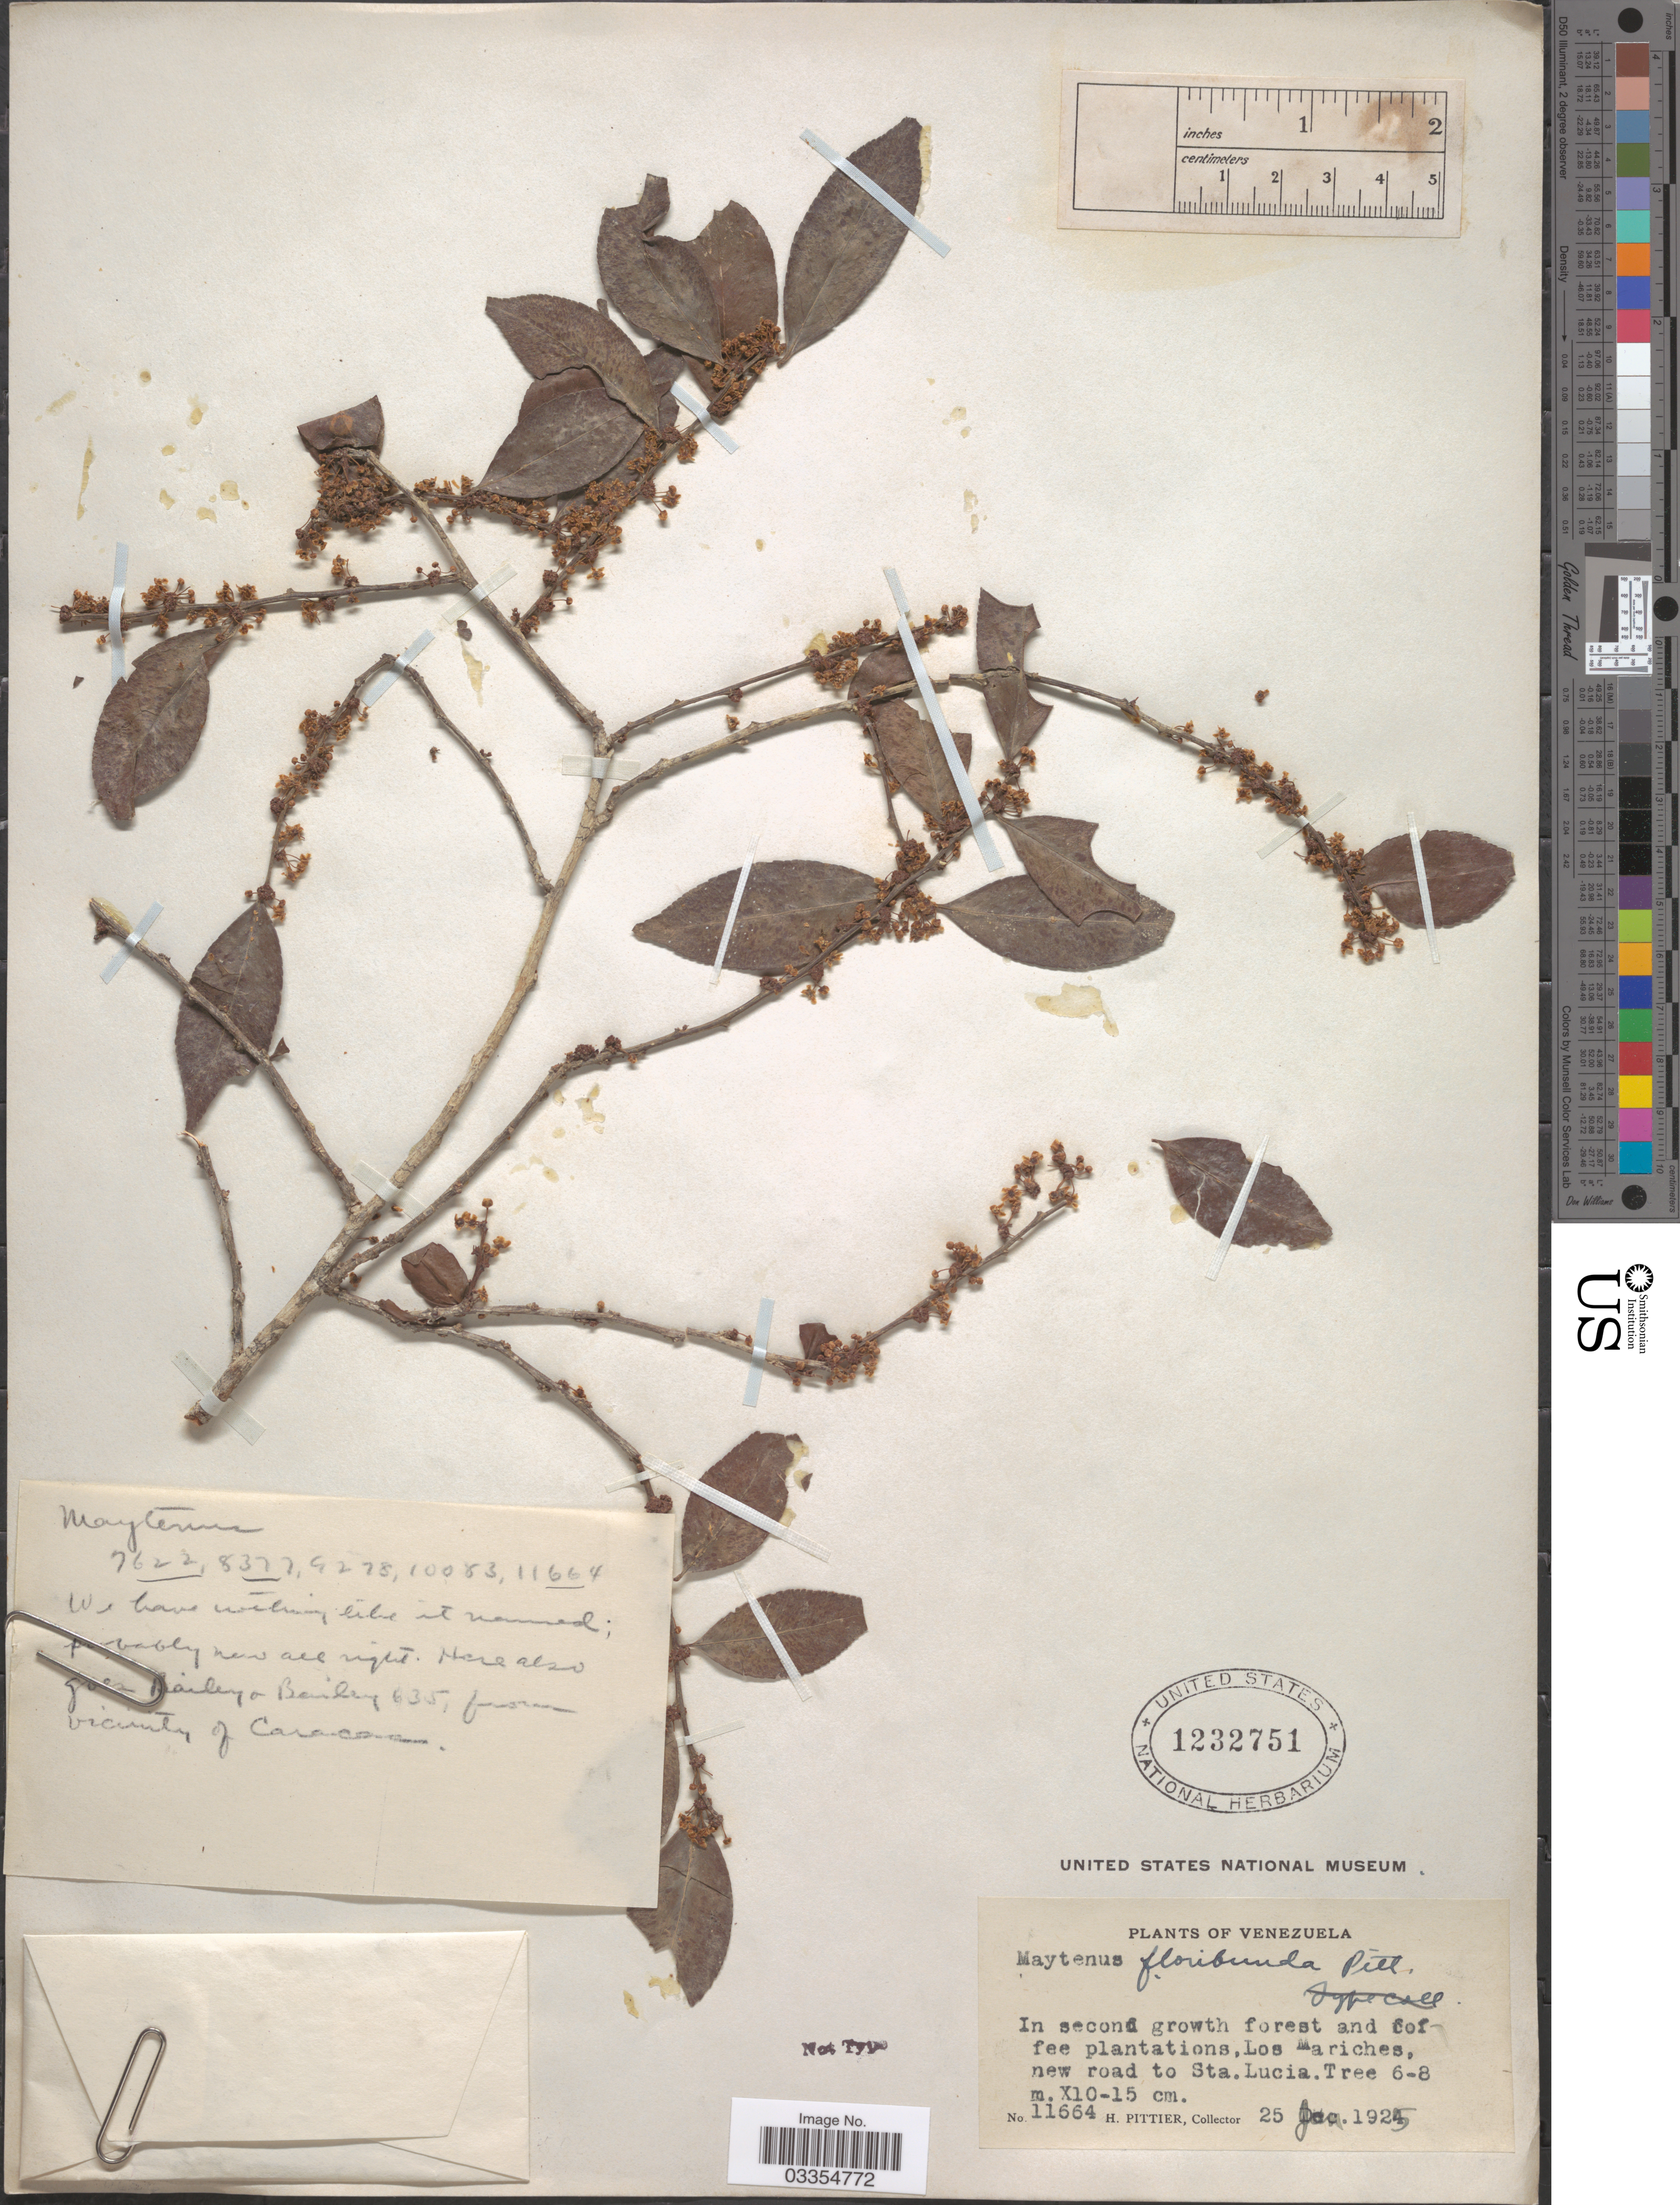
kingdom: Plantae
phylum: Tracheophyta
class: Magnoliopsida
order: Celastrales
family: Celastraceae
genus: Maytenus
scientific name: Maytenus floribunda Pittier, nom. illeg. hom.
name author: Pittier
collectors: H. F. Pittier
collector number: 11664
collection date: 1925-01-25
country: Venezuela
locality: Los Mariches, new road to Sta. Lucia.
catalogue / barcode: US 1232751